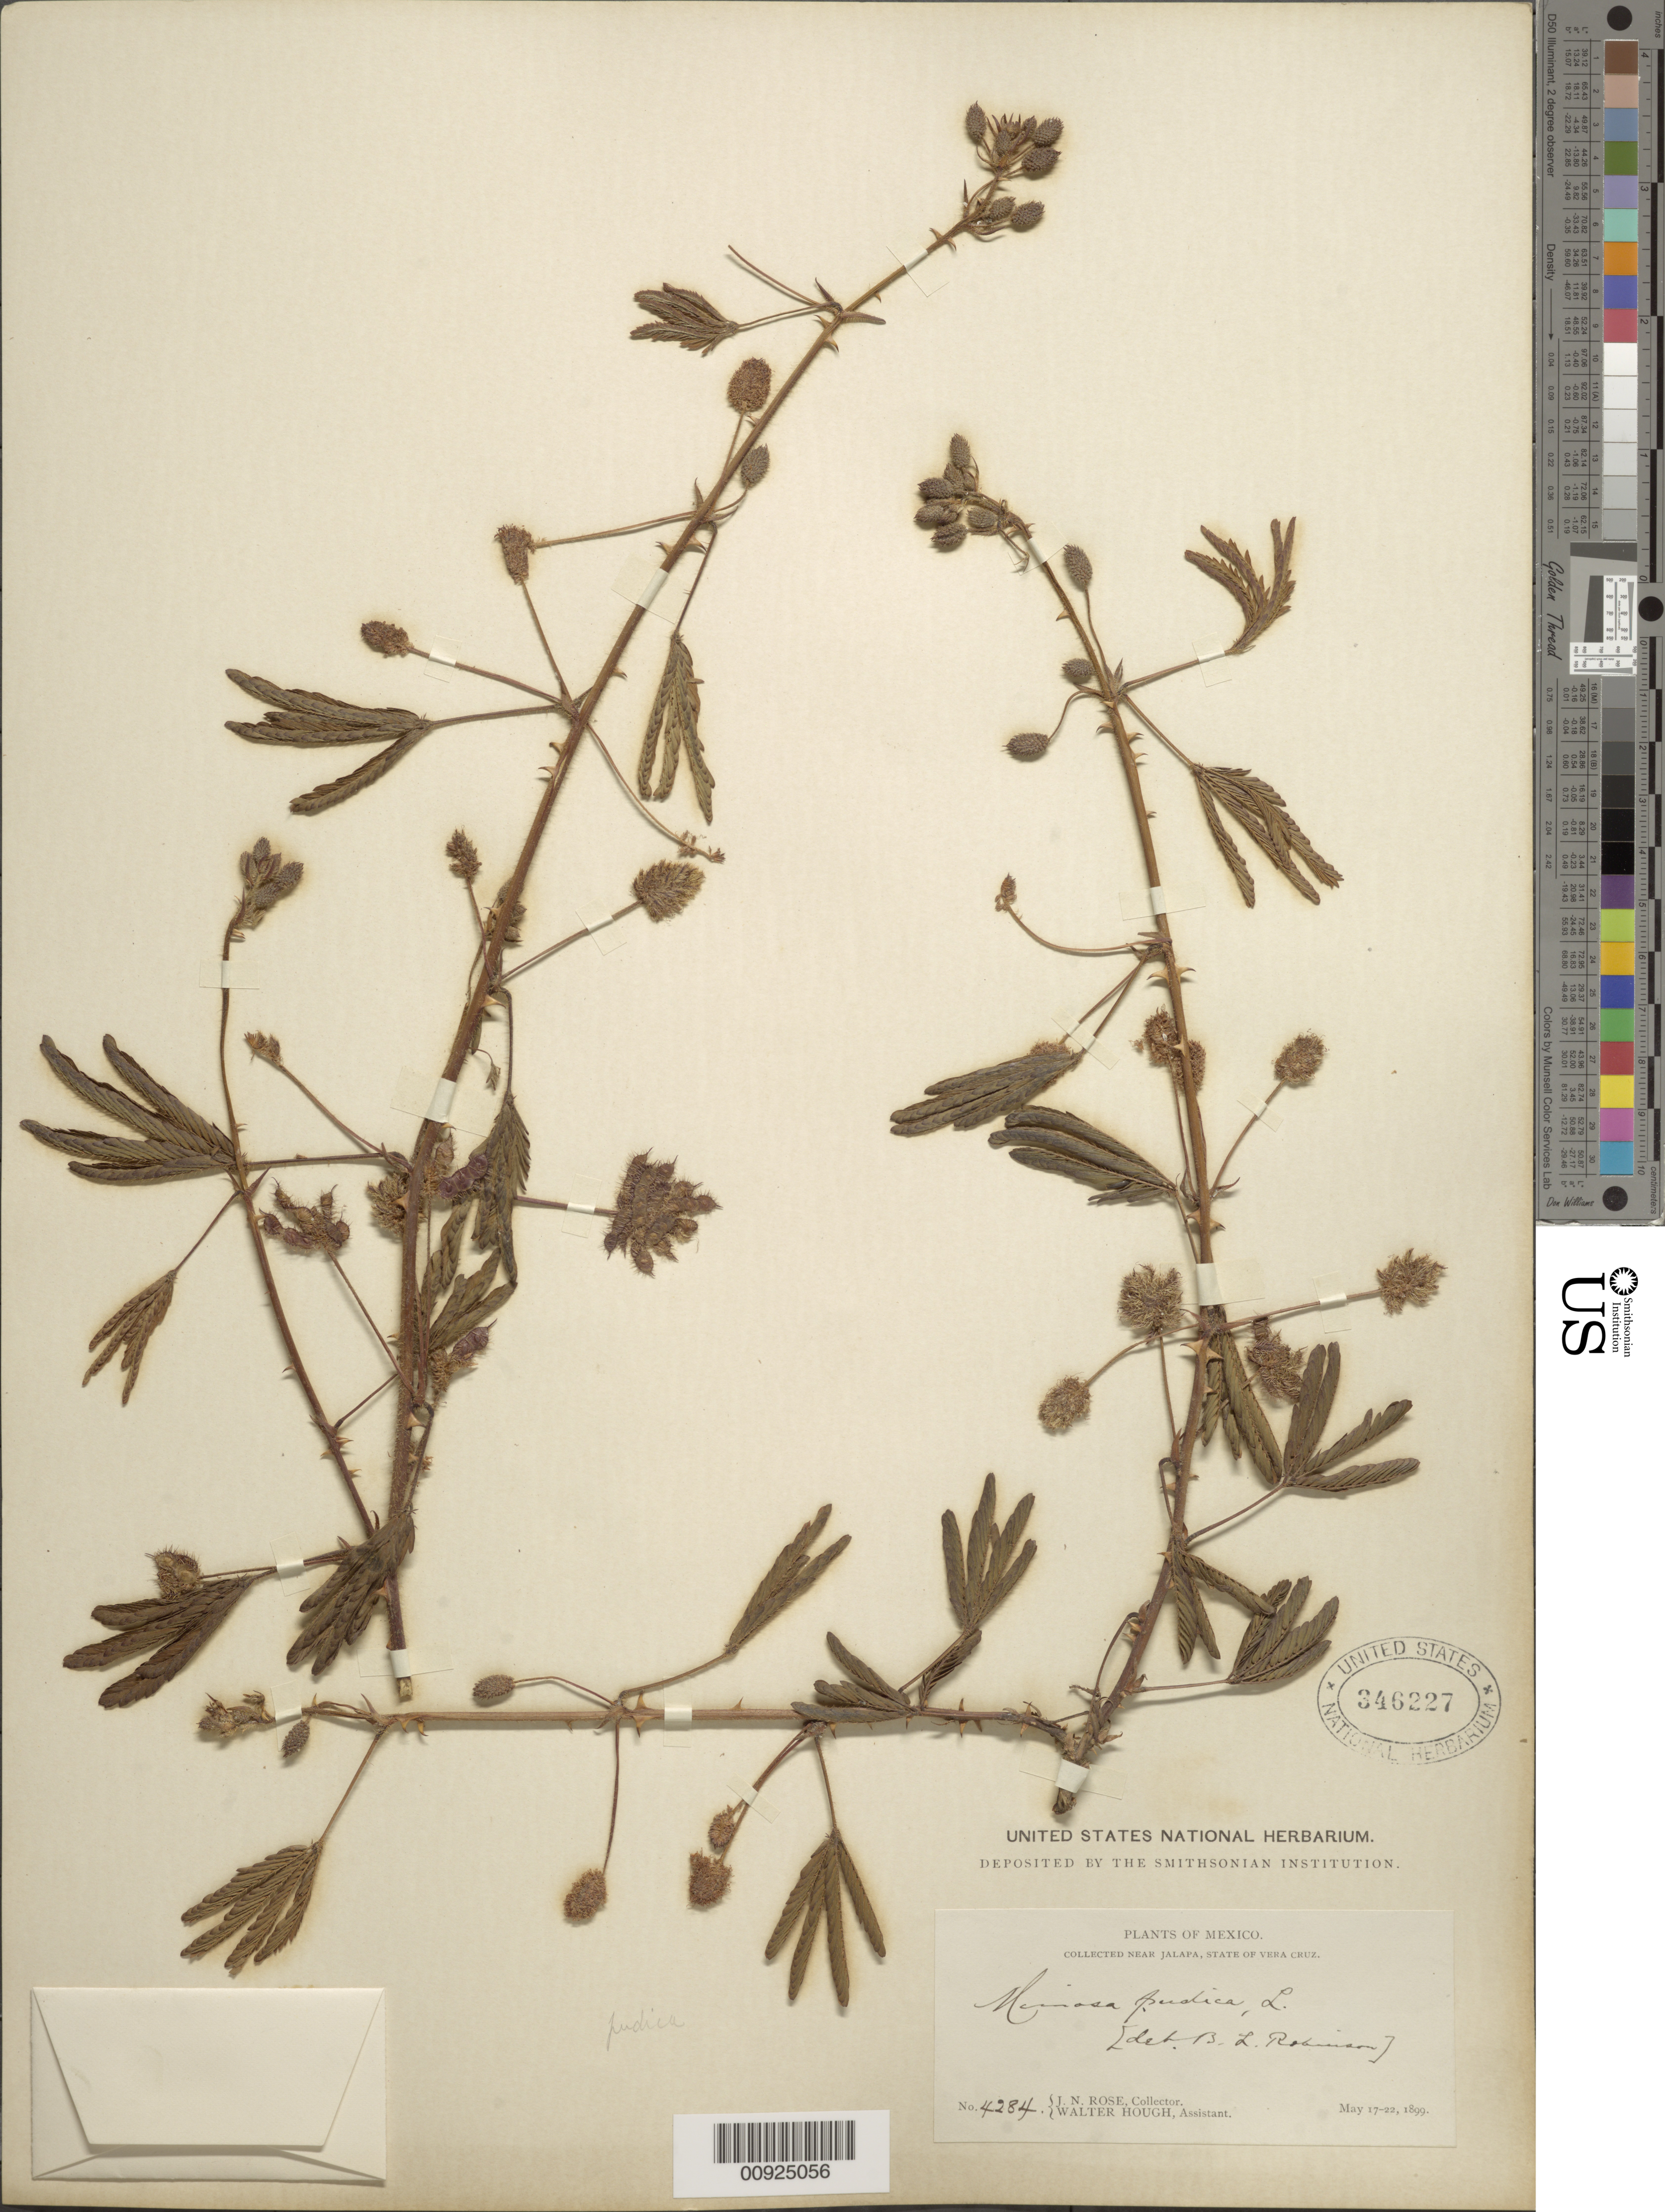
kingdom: Plantae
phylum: Tracheophyta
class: Magnoliopsida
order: Fabales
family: Fabaceae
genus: Mimosa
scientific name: Mimosa pudica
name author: L.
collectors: J. N. Rose & W. Hough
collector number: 4284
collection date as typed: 17 May 1899 to 22 May 1899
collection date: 1899-05-17/1899-05-22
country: Mexico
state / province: Veracruz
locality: Near Jalapa, State of Veracruz.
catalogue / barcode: US 346227